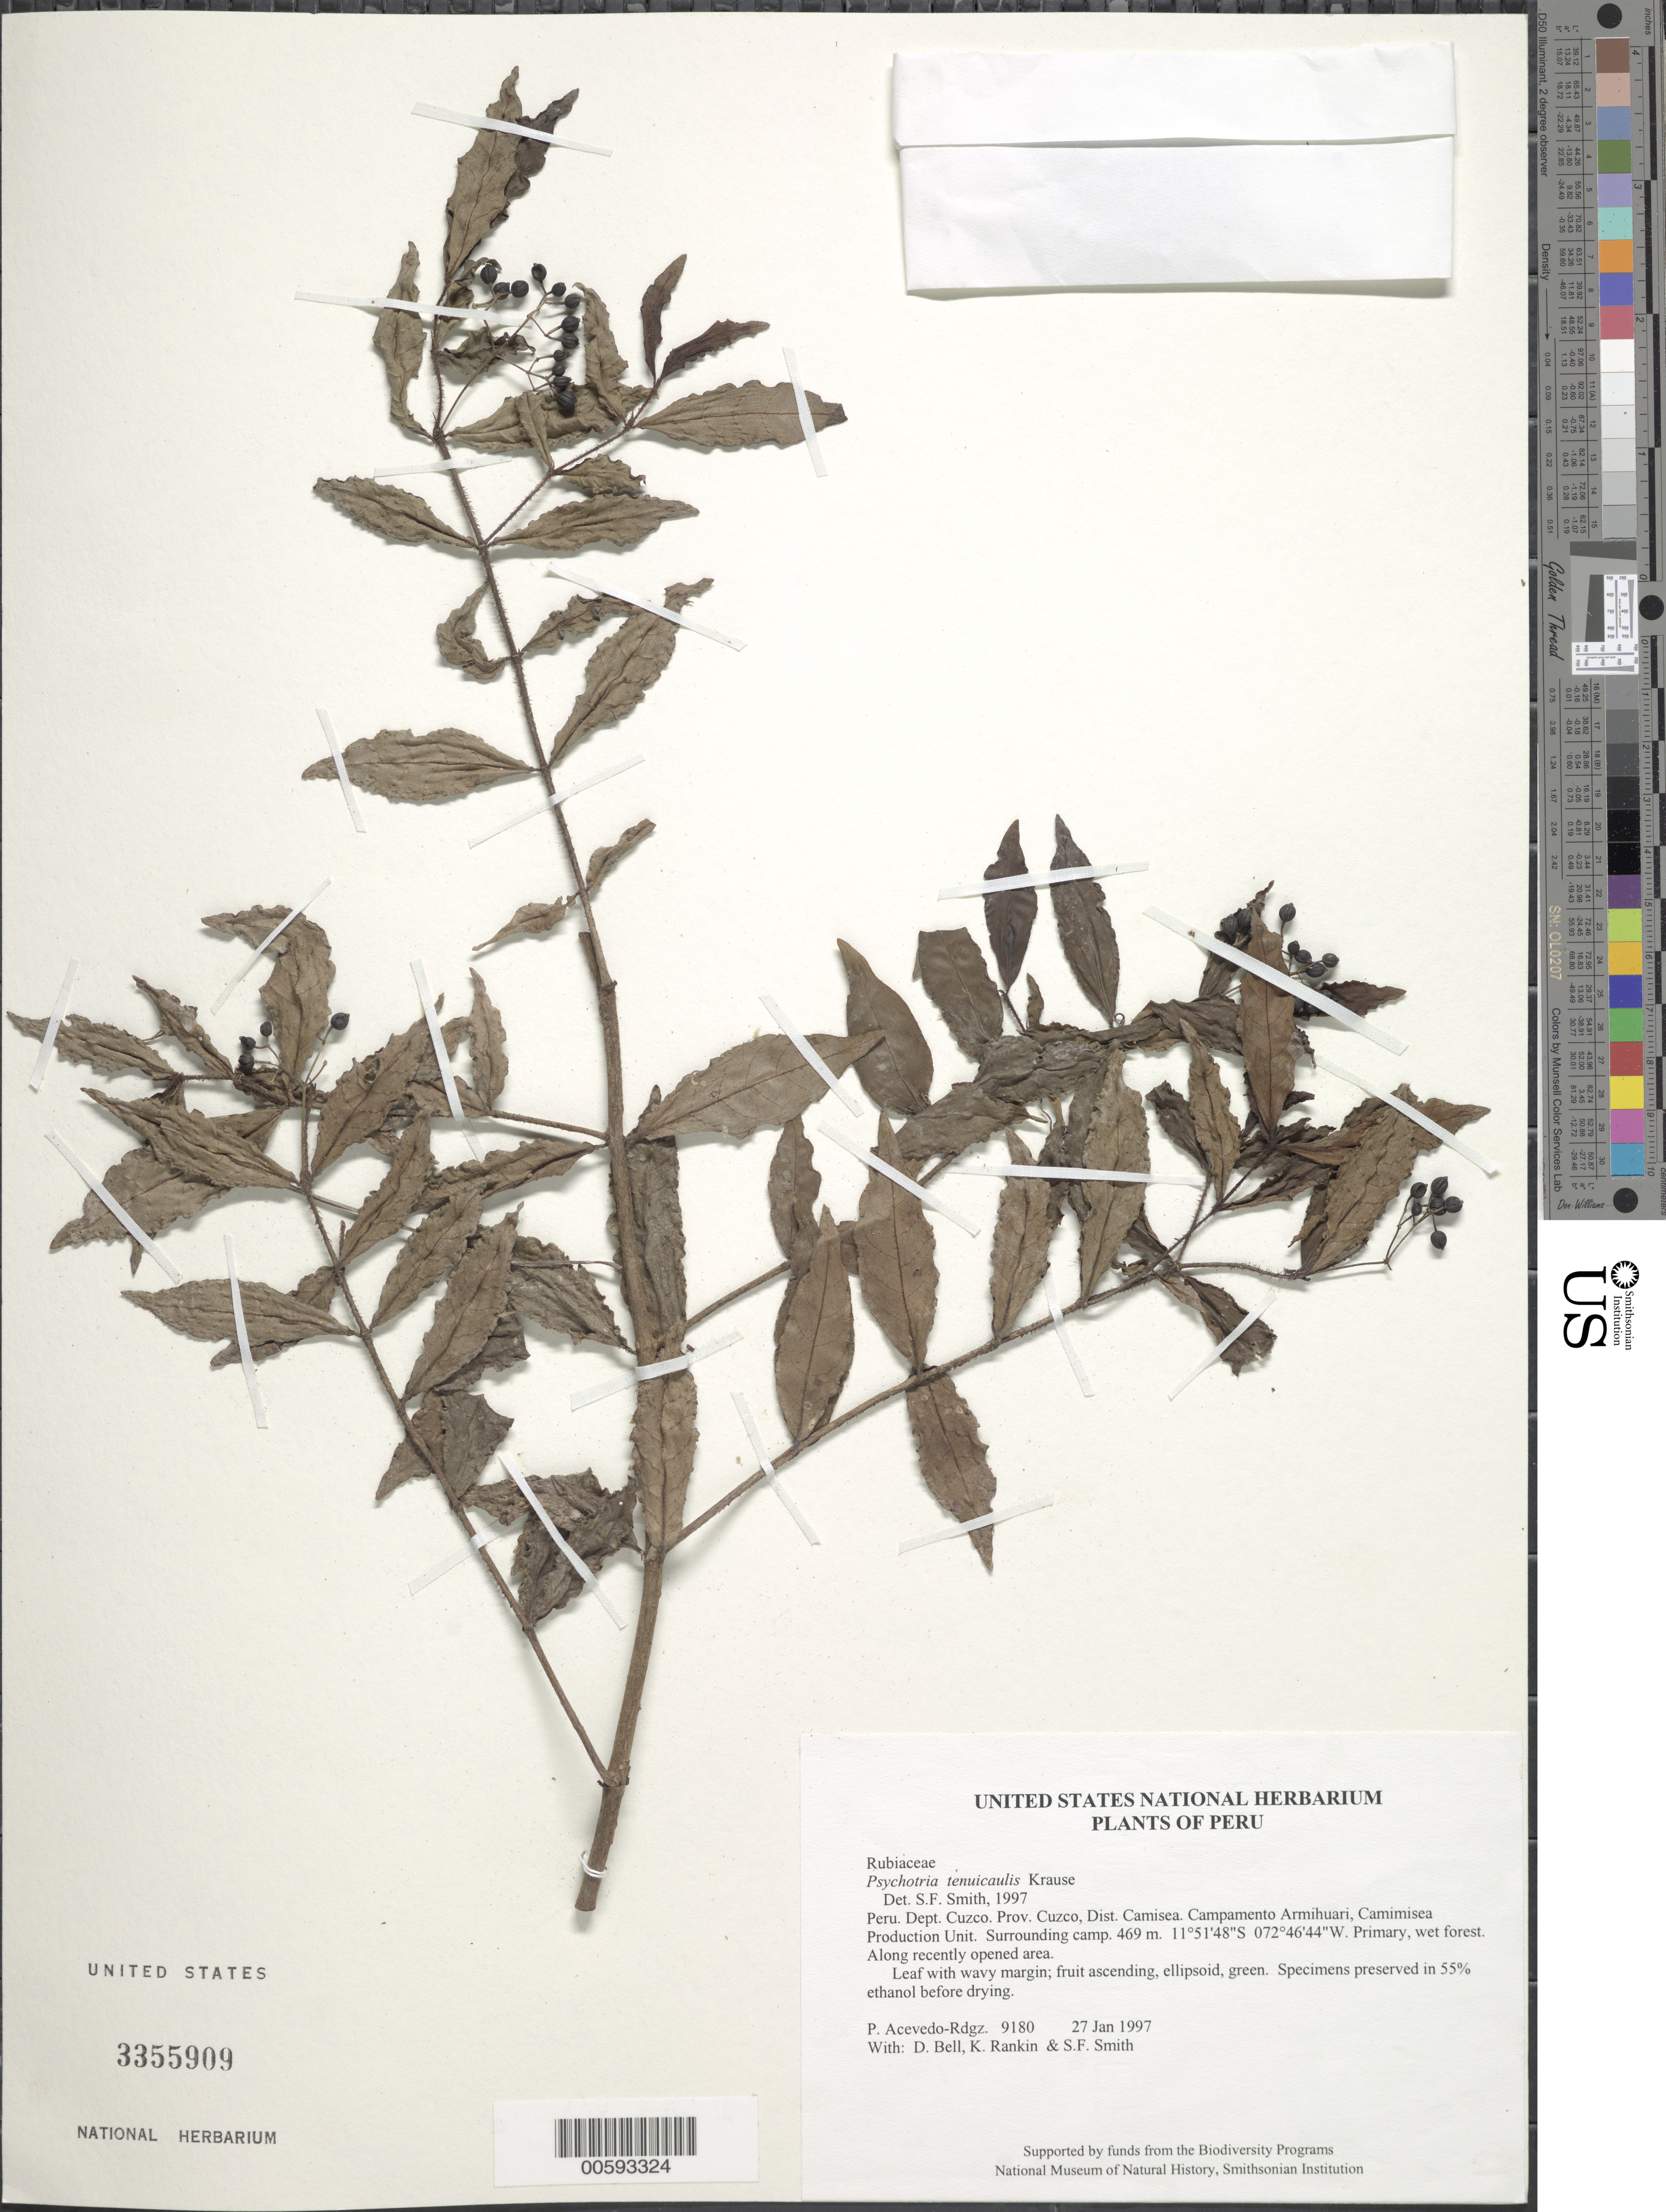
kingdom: Plantae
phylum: Tracheophyta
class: Magnoliopsida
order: Gentianales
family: Rubiaceae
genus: Psychotria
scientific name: Psychotria tenuicaulis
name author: K. Krause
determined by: Smith, Stephen F., (US), NMNH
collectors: P. Acevedo-Rodr., D. A. Bell, K. B. Rankin & S.F. Smith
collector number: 9180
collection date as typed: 27 Jan 1997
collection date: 1997-01-27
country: Peru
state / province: Cusco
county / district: Cusco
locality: Districto Camisea, Campamento Armihuari, Camimisea Production Unit. Surrounding camp.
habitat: Primary, wet forest. Along recently opened area.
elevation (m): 469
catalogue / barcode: US 3355909